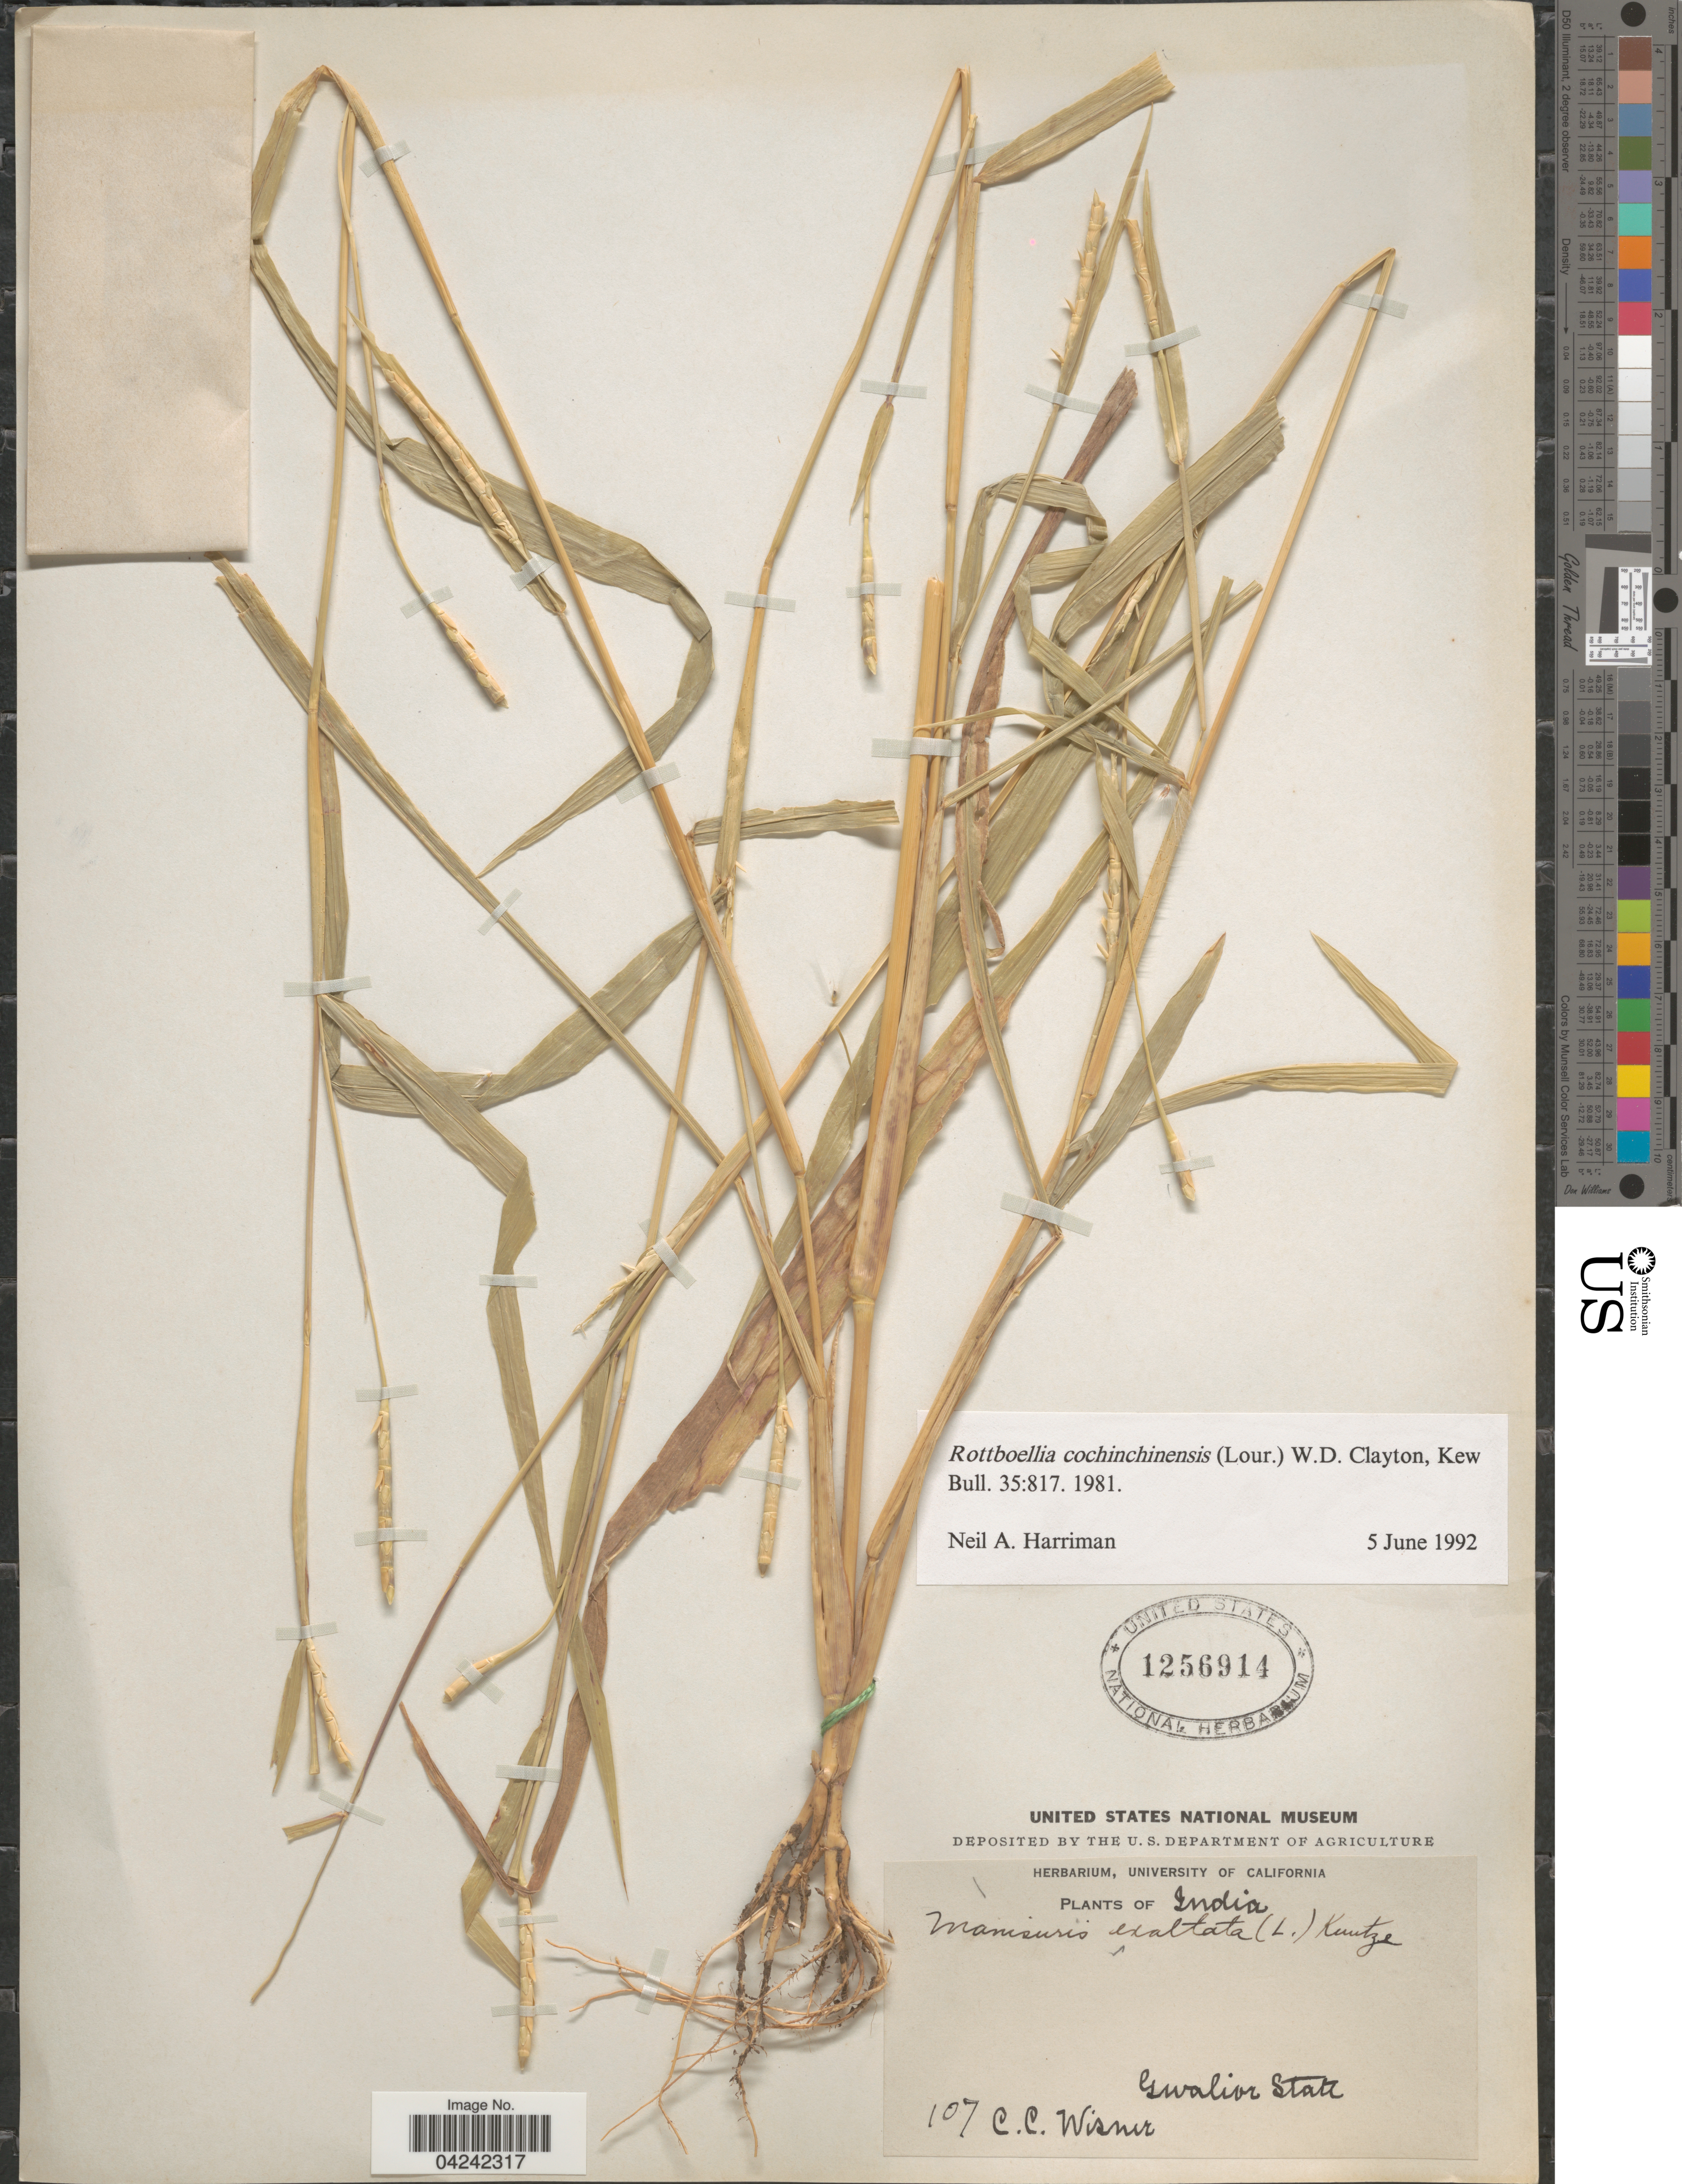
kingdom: Plantae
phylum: Tracheophyta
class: Liliopsida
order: Poales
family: Poaceae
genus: Rottboellia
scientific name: Rottboellia cochinchinensis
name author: (Lour.) Clayton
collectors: C. Wisner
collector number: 107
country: India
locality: Gwalior State.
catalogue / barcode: US 1256914